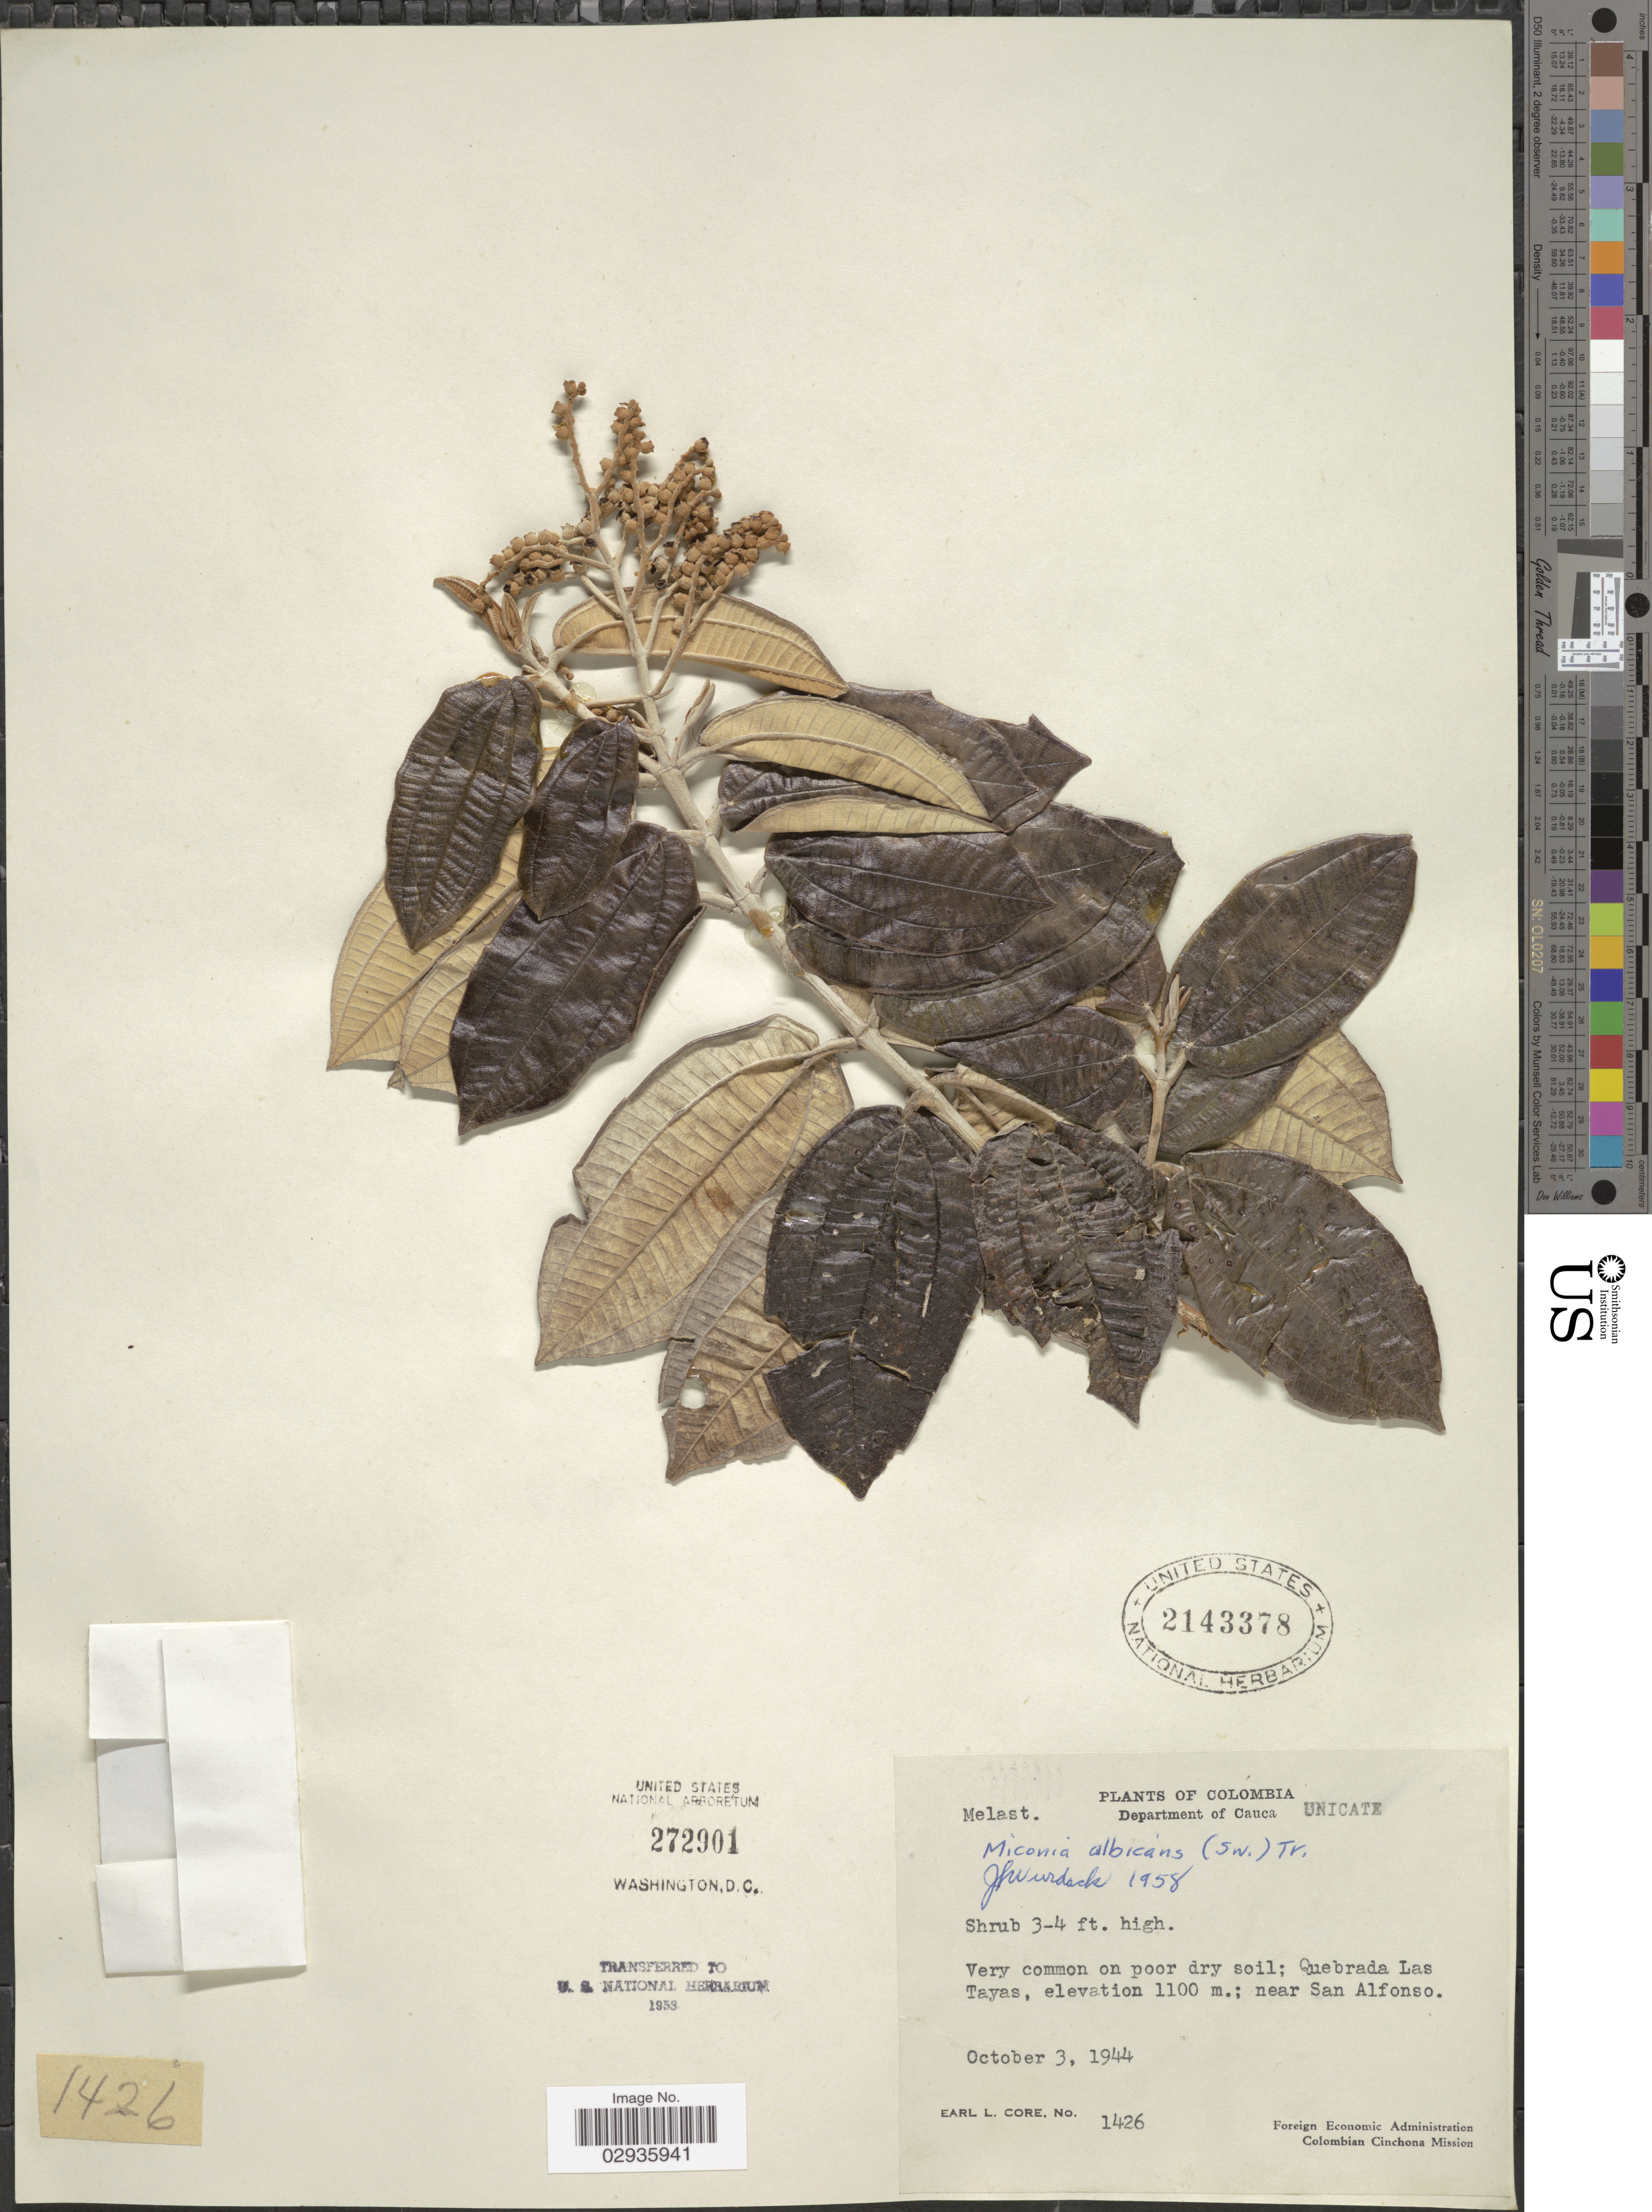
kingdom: Plantae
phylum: Tracheophyta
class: Magnoliopsida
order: Myrtales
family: Melastomataceae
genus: Miconia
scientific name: Miconia albicans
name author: (Sw.) Steud.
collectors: E. L. Core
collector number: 1426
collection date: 1944-10-03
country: Colombia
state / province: Cauca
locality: Department of Cauca, Quebrada Las Tayas, near San Alfonso.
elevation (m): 1100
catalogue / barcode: US 2143378